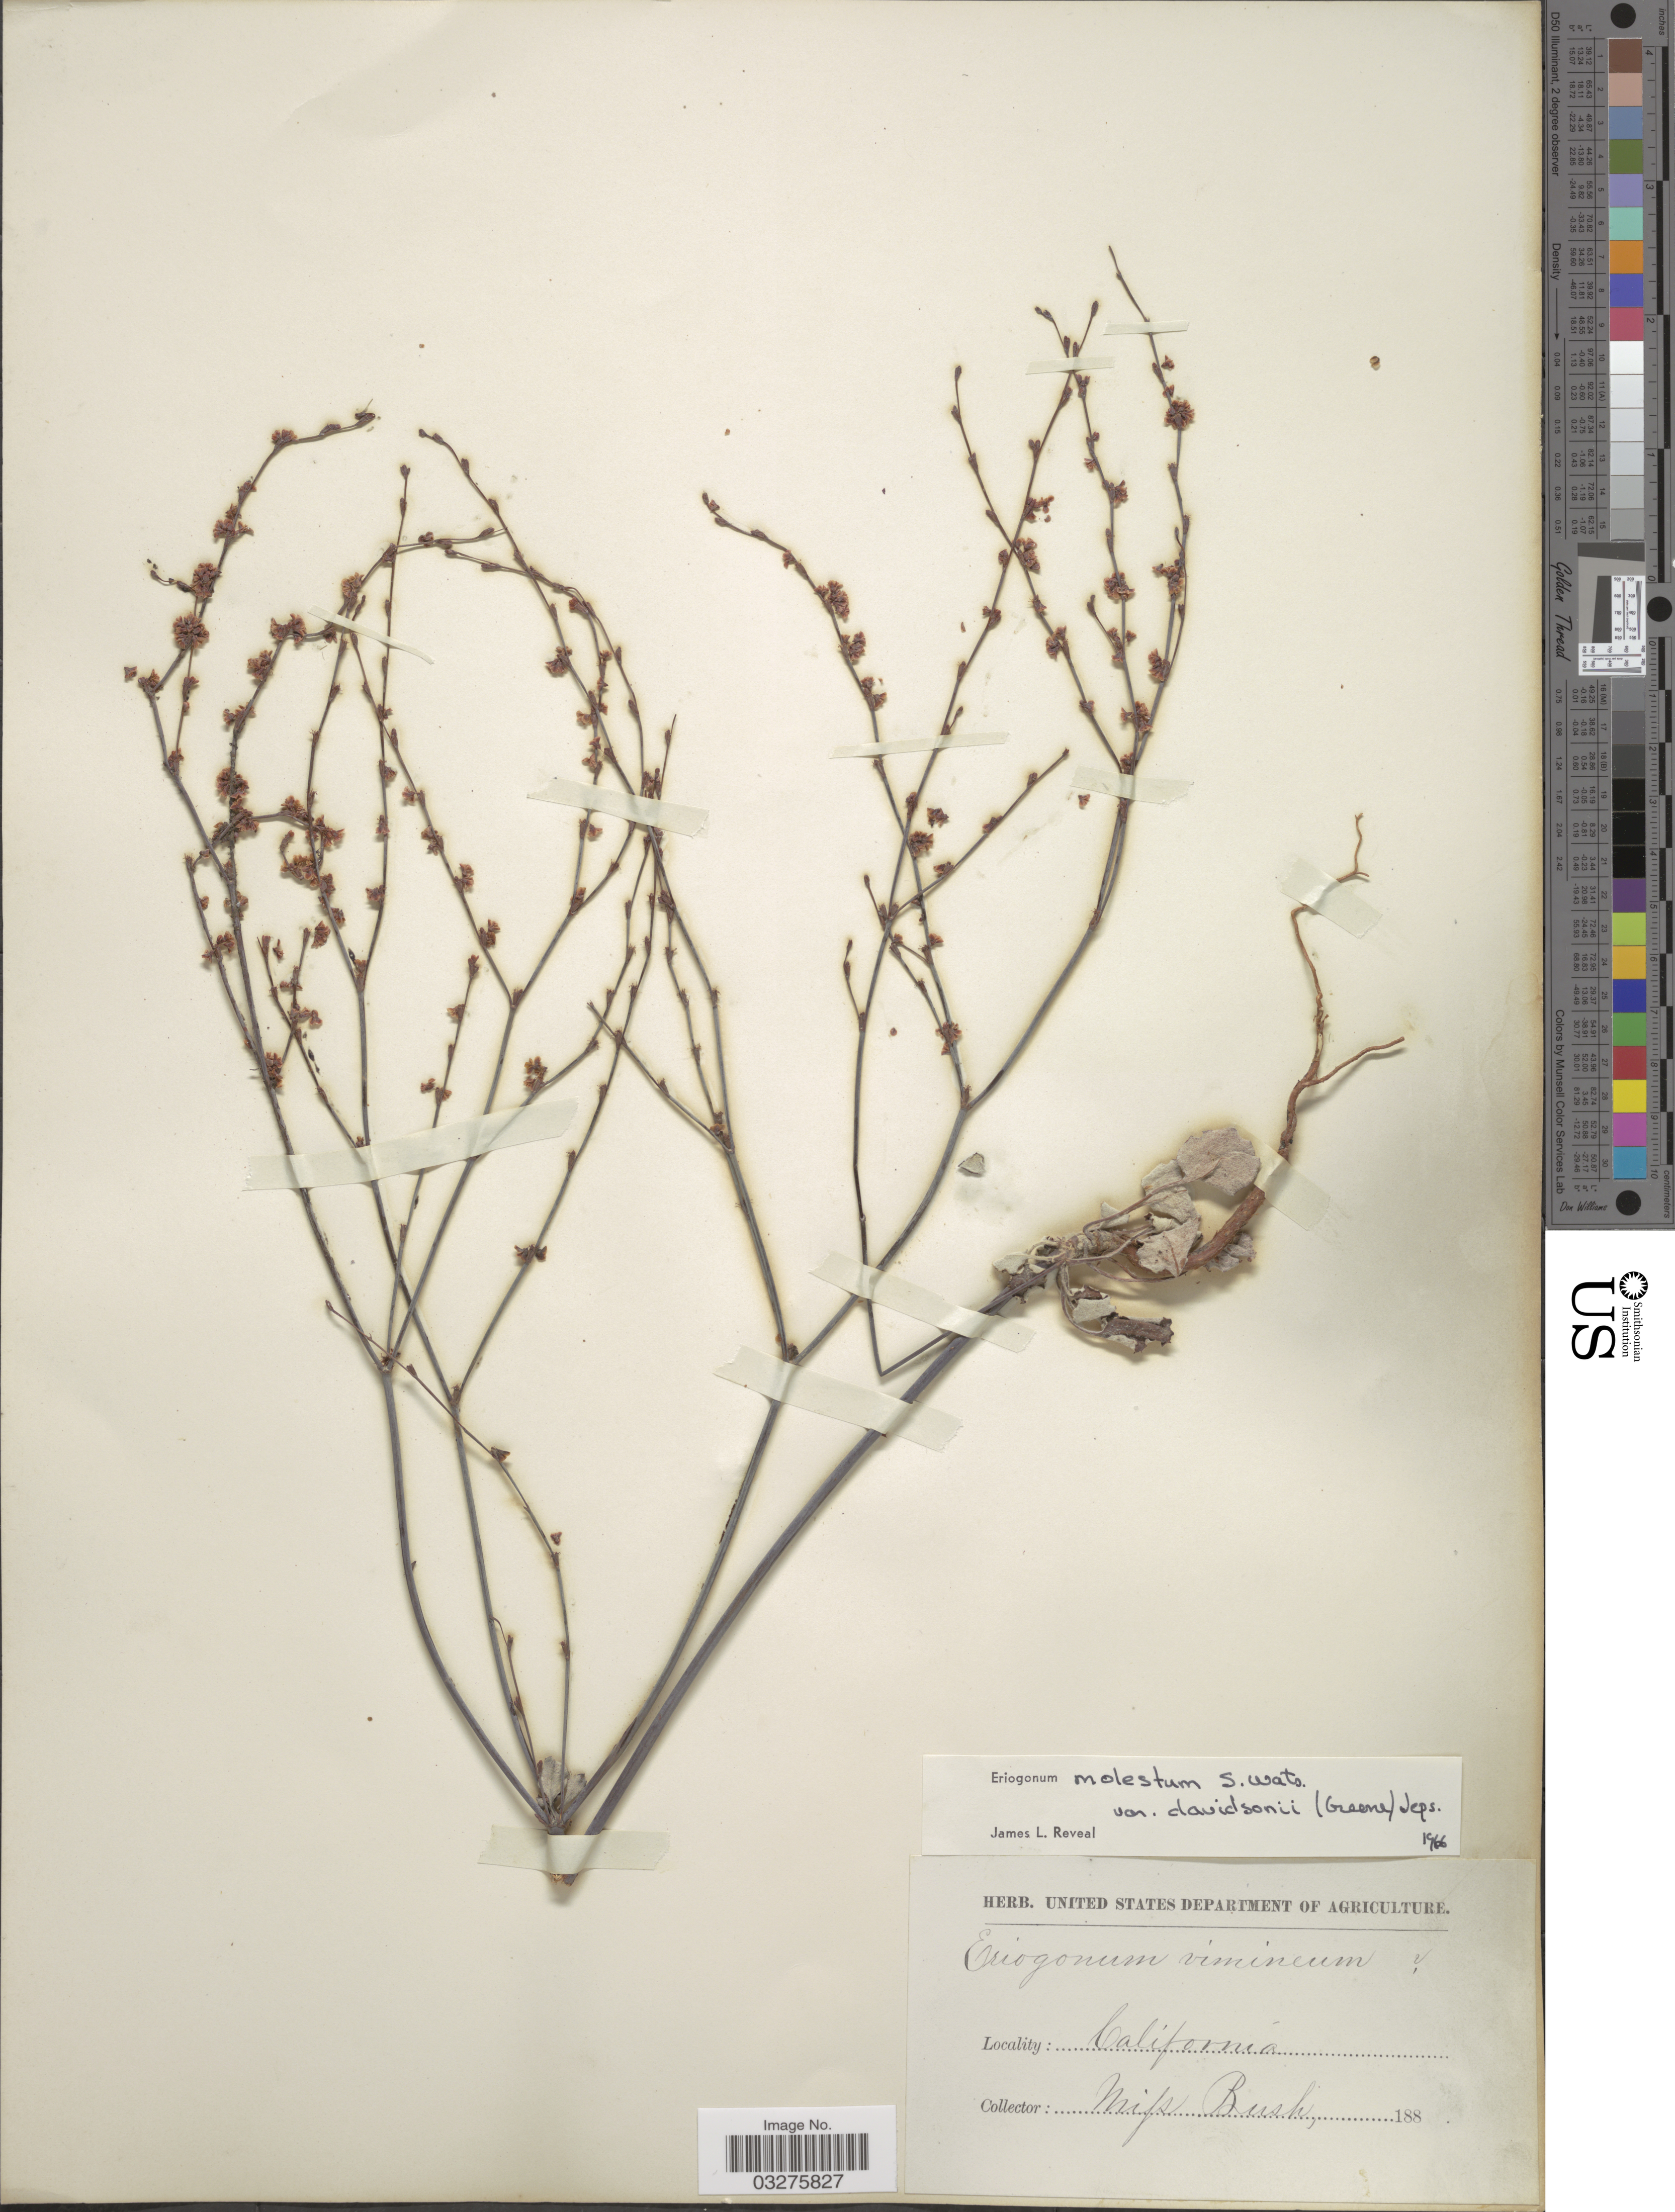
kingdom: Plantae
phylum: Tracheophyta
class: Magnoliopsida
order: Caryophyllales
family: Polygonaceae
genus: Eriogonum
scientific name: Eriogonum davidsonii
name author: Greene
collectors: Bush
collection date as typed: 188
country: United States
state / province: California